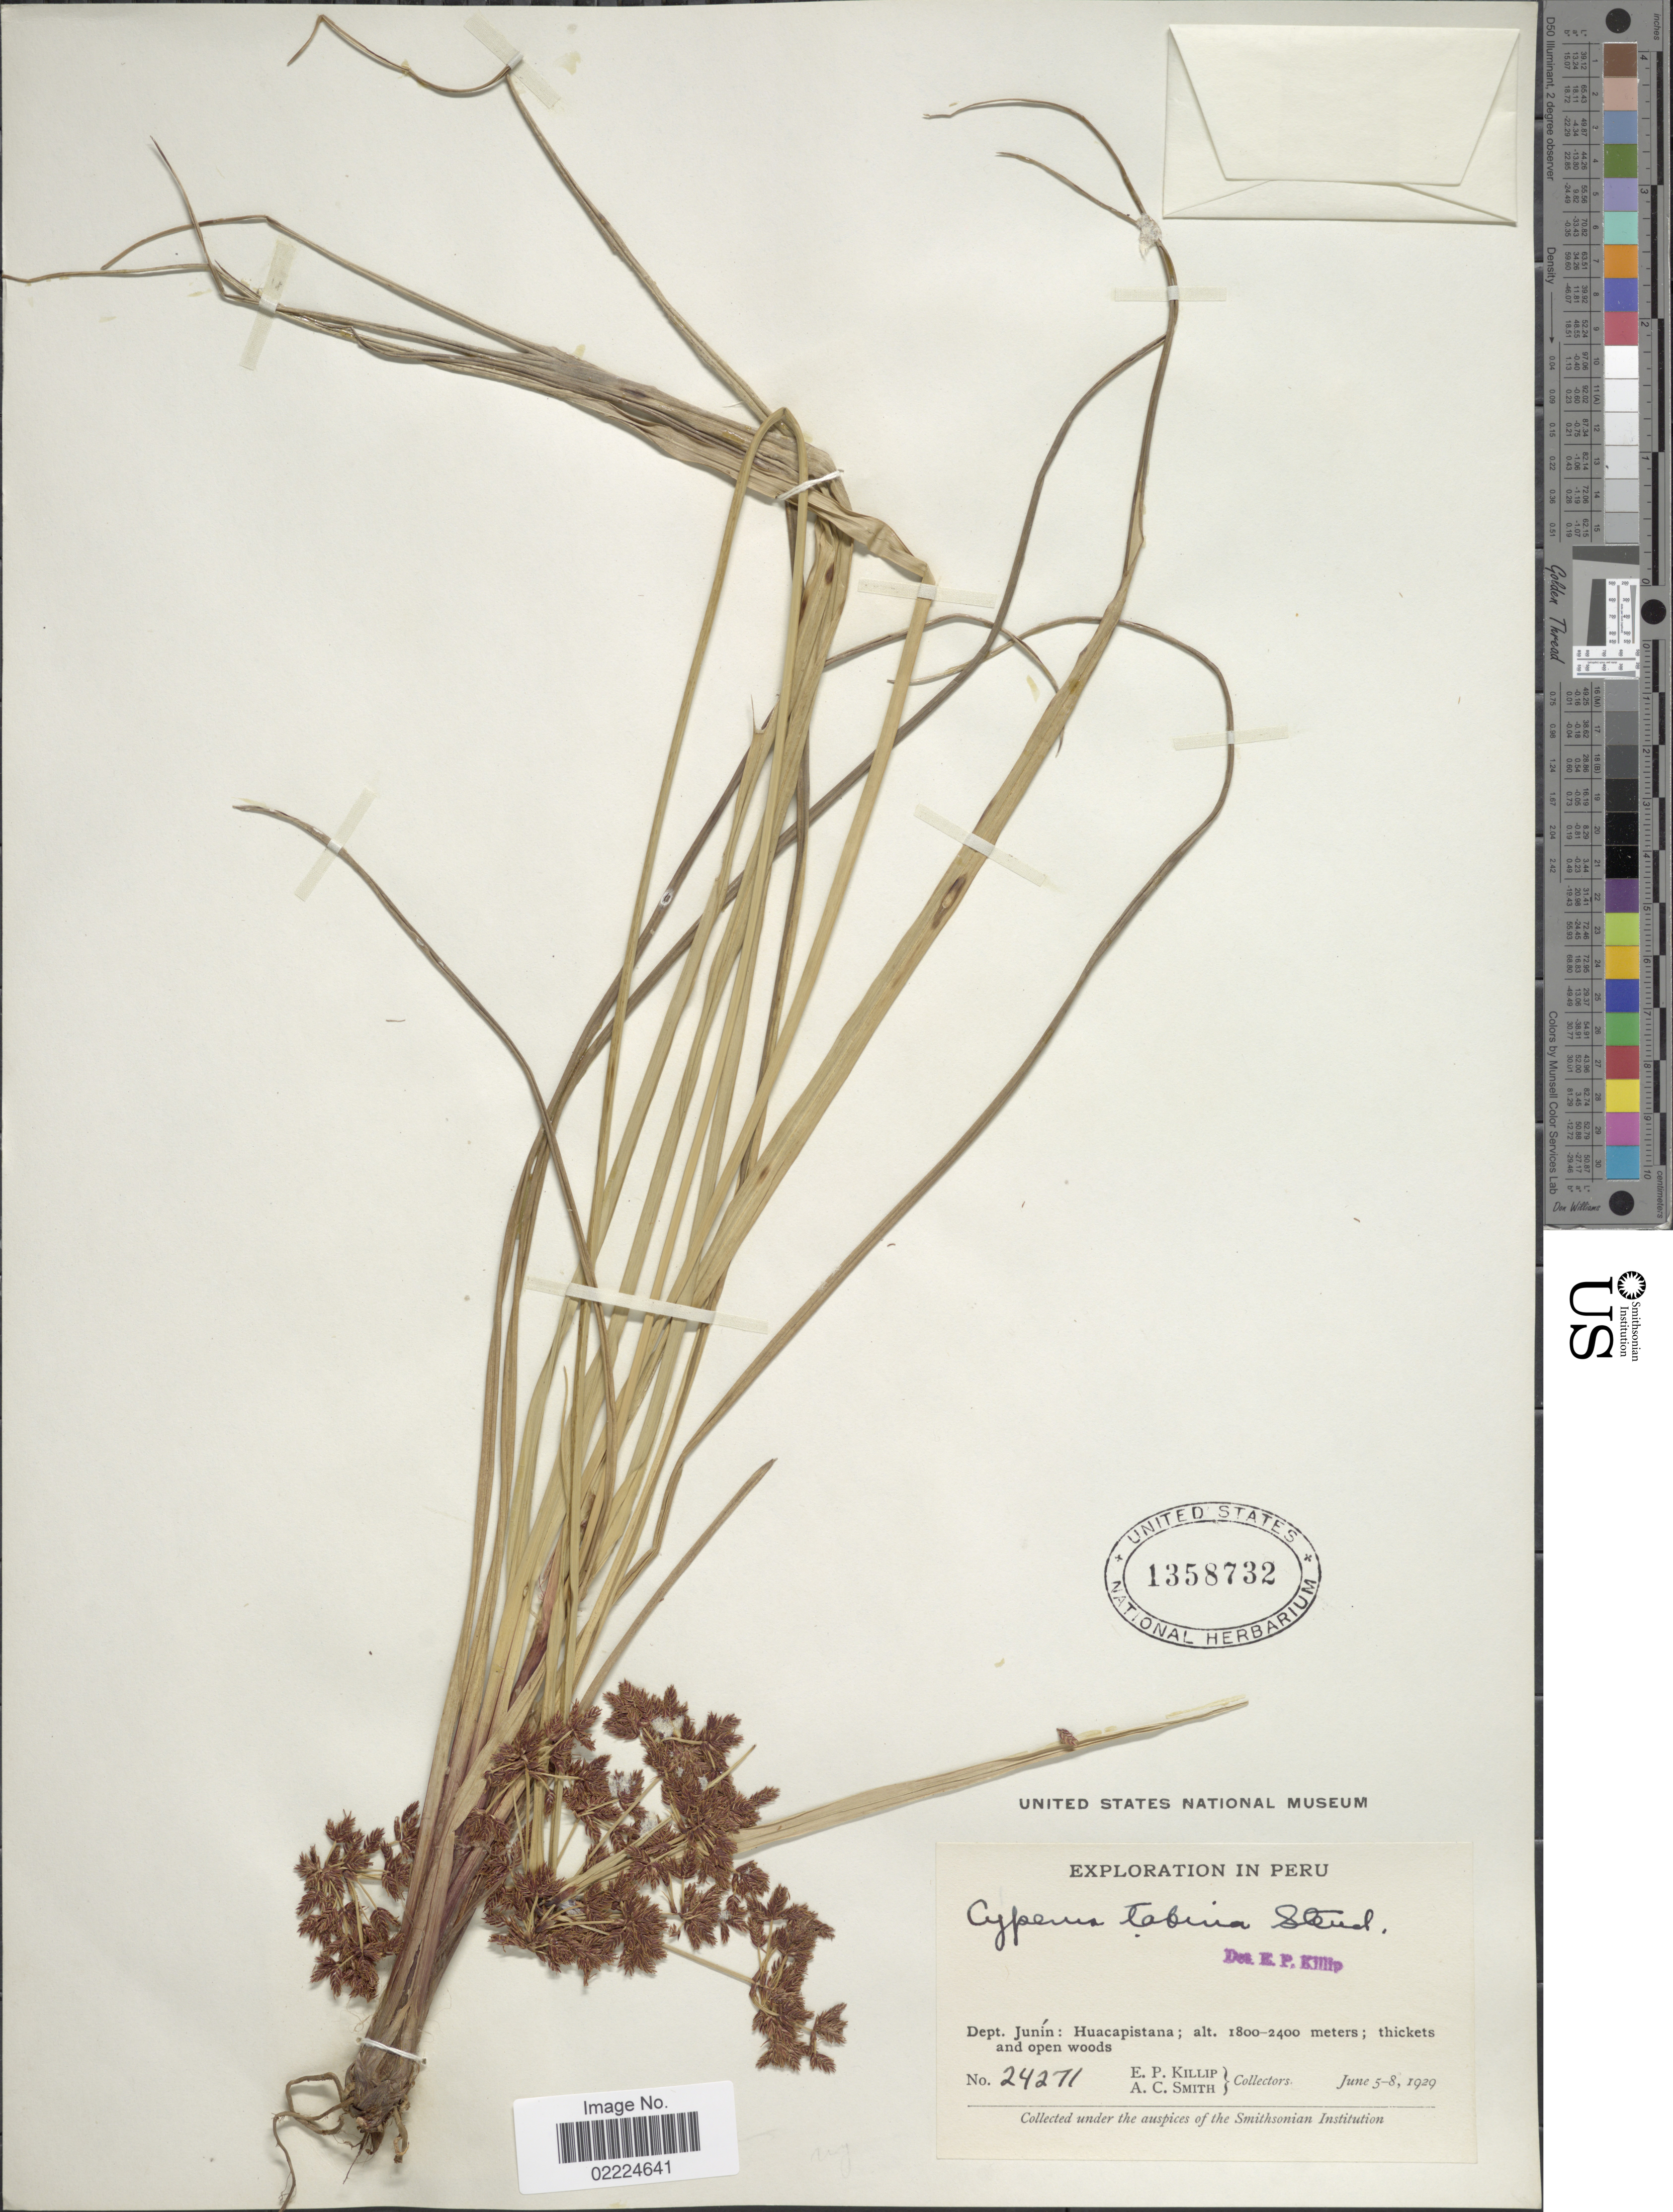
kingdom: Plantae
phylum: Tracheophyta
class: Liliopsida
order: Poales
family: Cyperaceae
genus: Cyperus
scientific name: Cyperus tabina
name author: Steud. ex Boeckeler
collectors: E. P. Killip & A. C. Smith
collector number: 24274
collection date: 1929-06-05/1929-06-08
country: Peru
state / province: Junín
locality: Dept. Junin: Huacapistana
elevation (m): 1800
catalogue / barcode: US 1358732